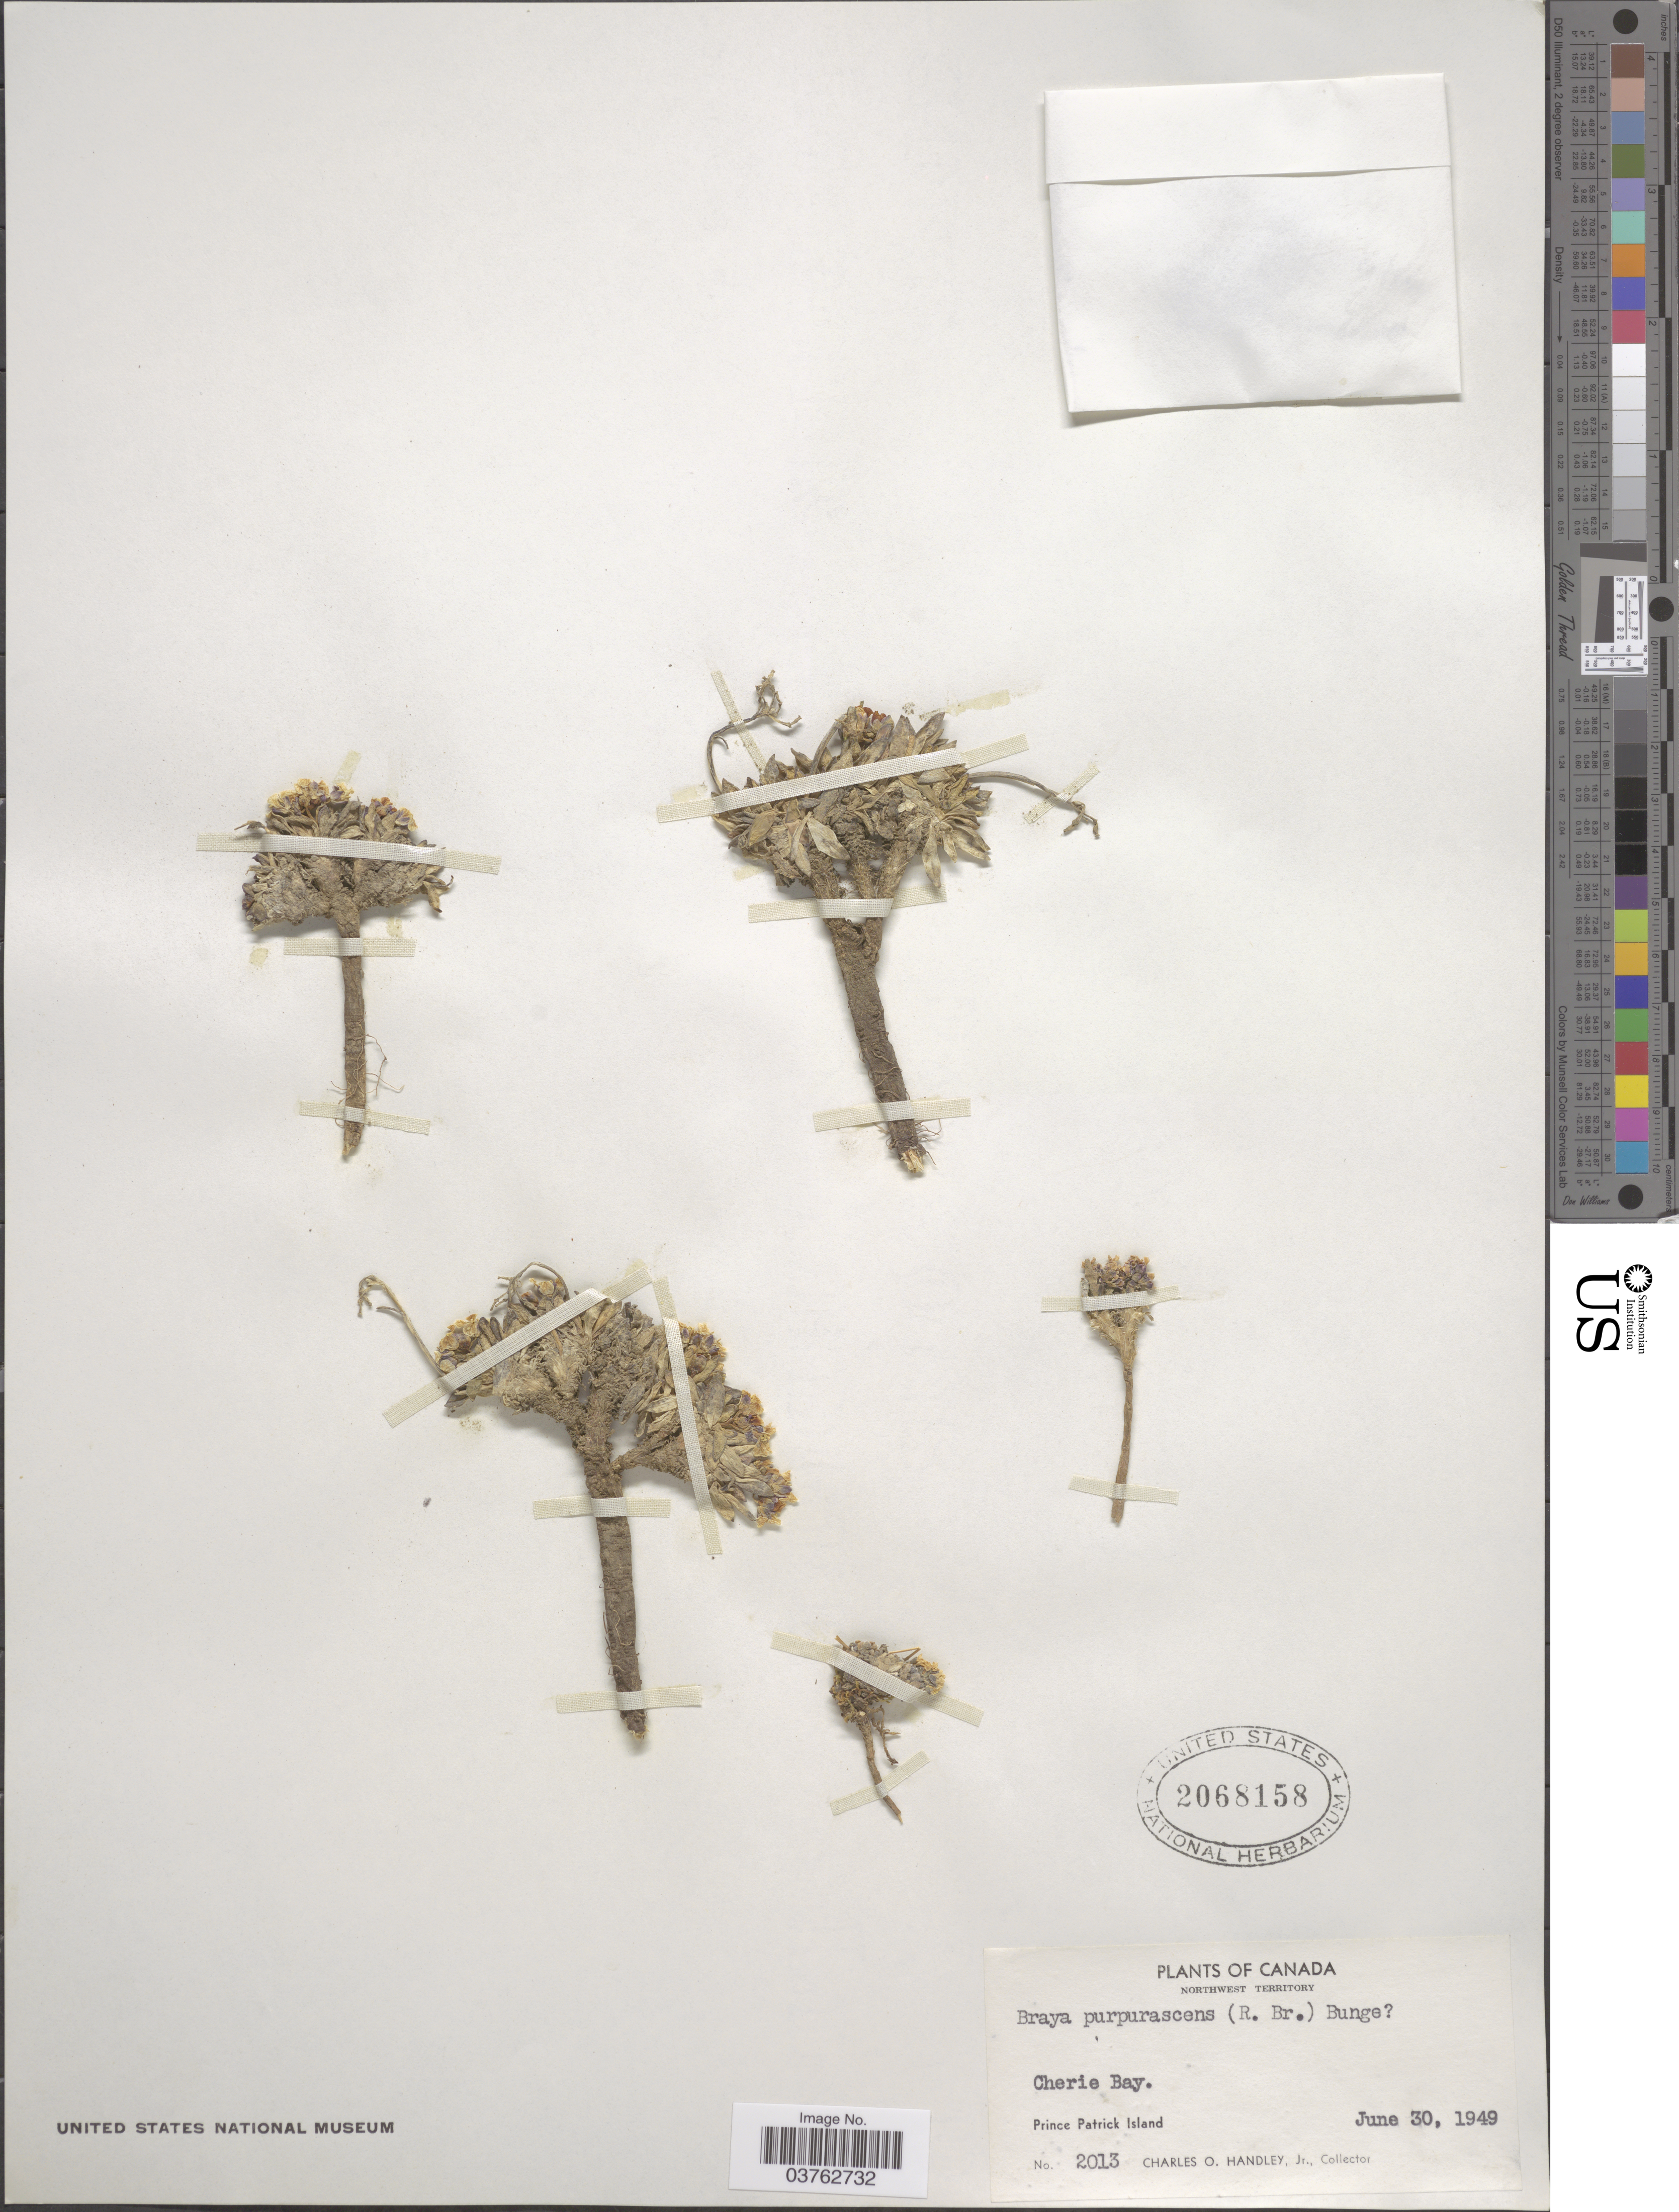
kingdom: Plantae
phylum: Tracheophyta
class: Magnoliopsida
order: Brassicales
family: Brassicaceae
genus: Braya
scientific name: Braya purpurascens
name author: (R. Br.) Bunge ex Ledeb.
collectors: C. Handley Jr.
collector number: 2013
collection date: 1949-06-30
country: Canada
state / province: Northwest Territories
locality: Cherie Bay. Prince Patrick Island.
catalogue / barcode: US 2068158